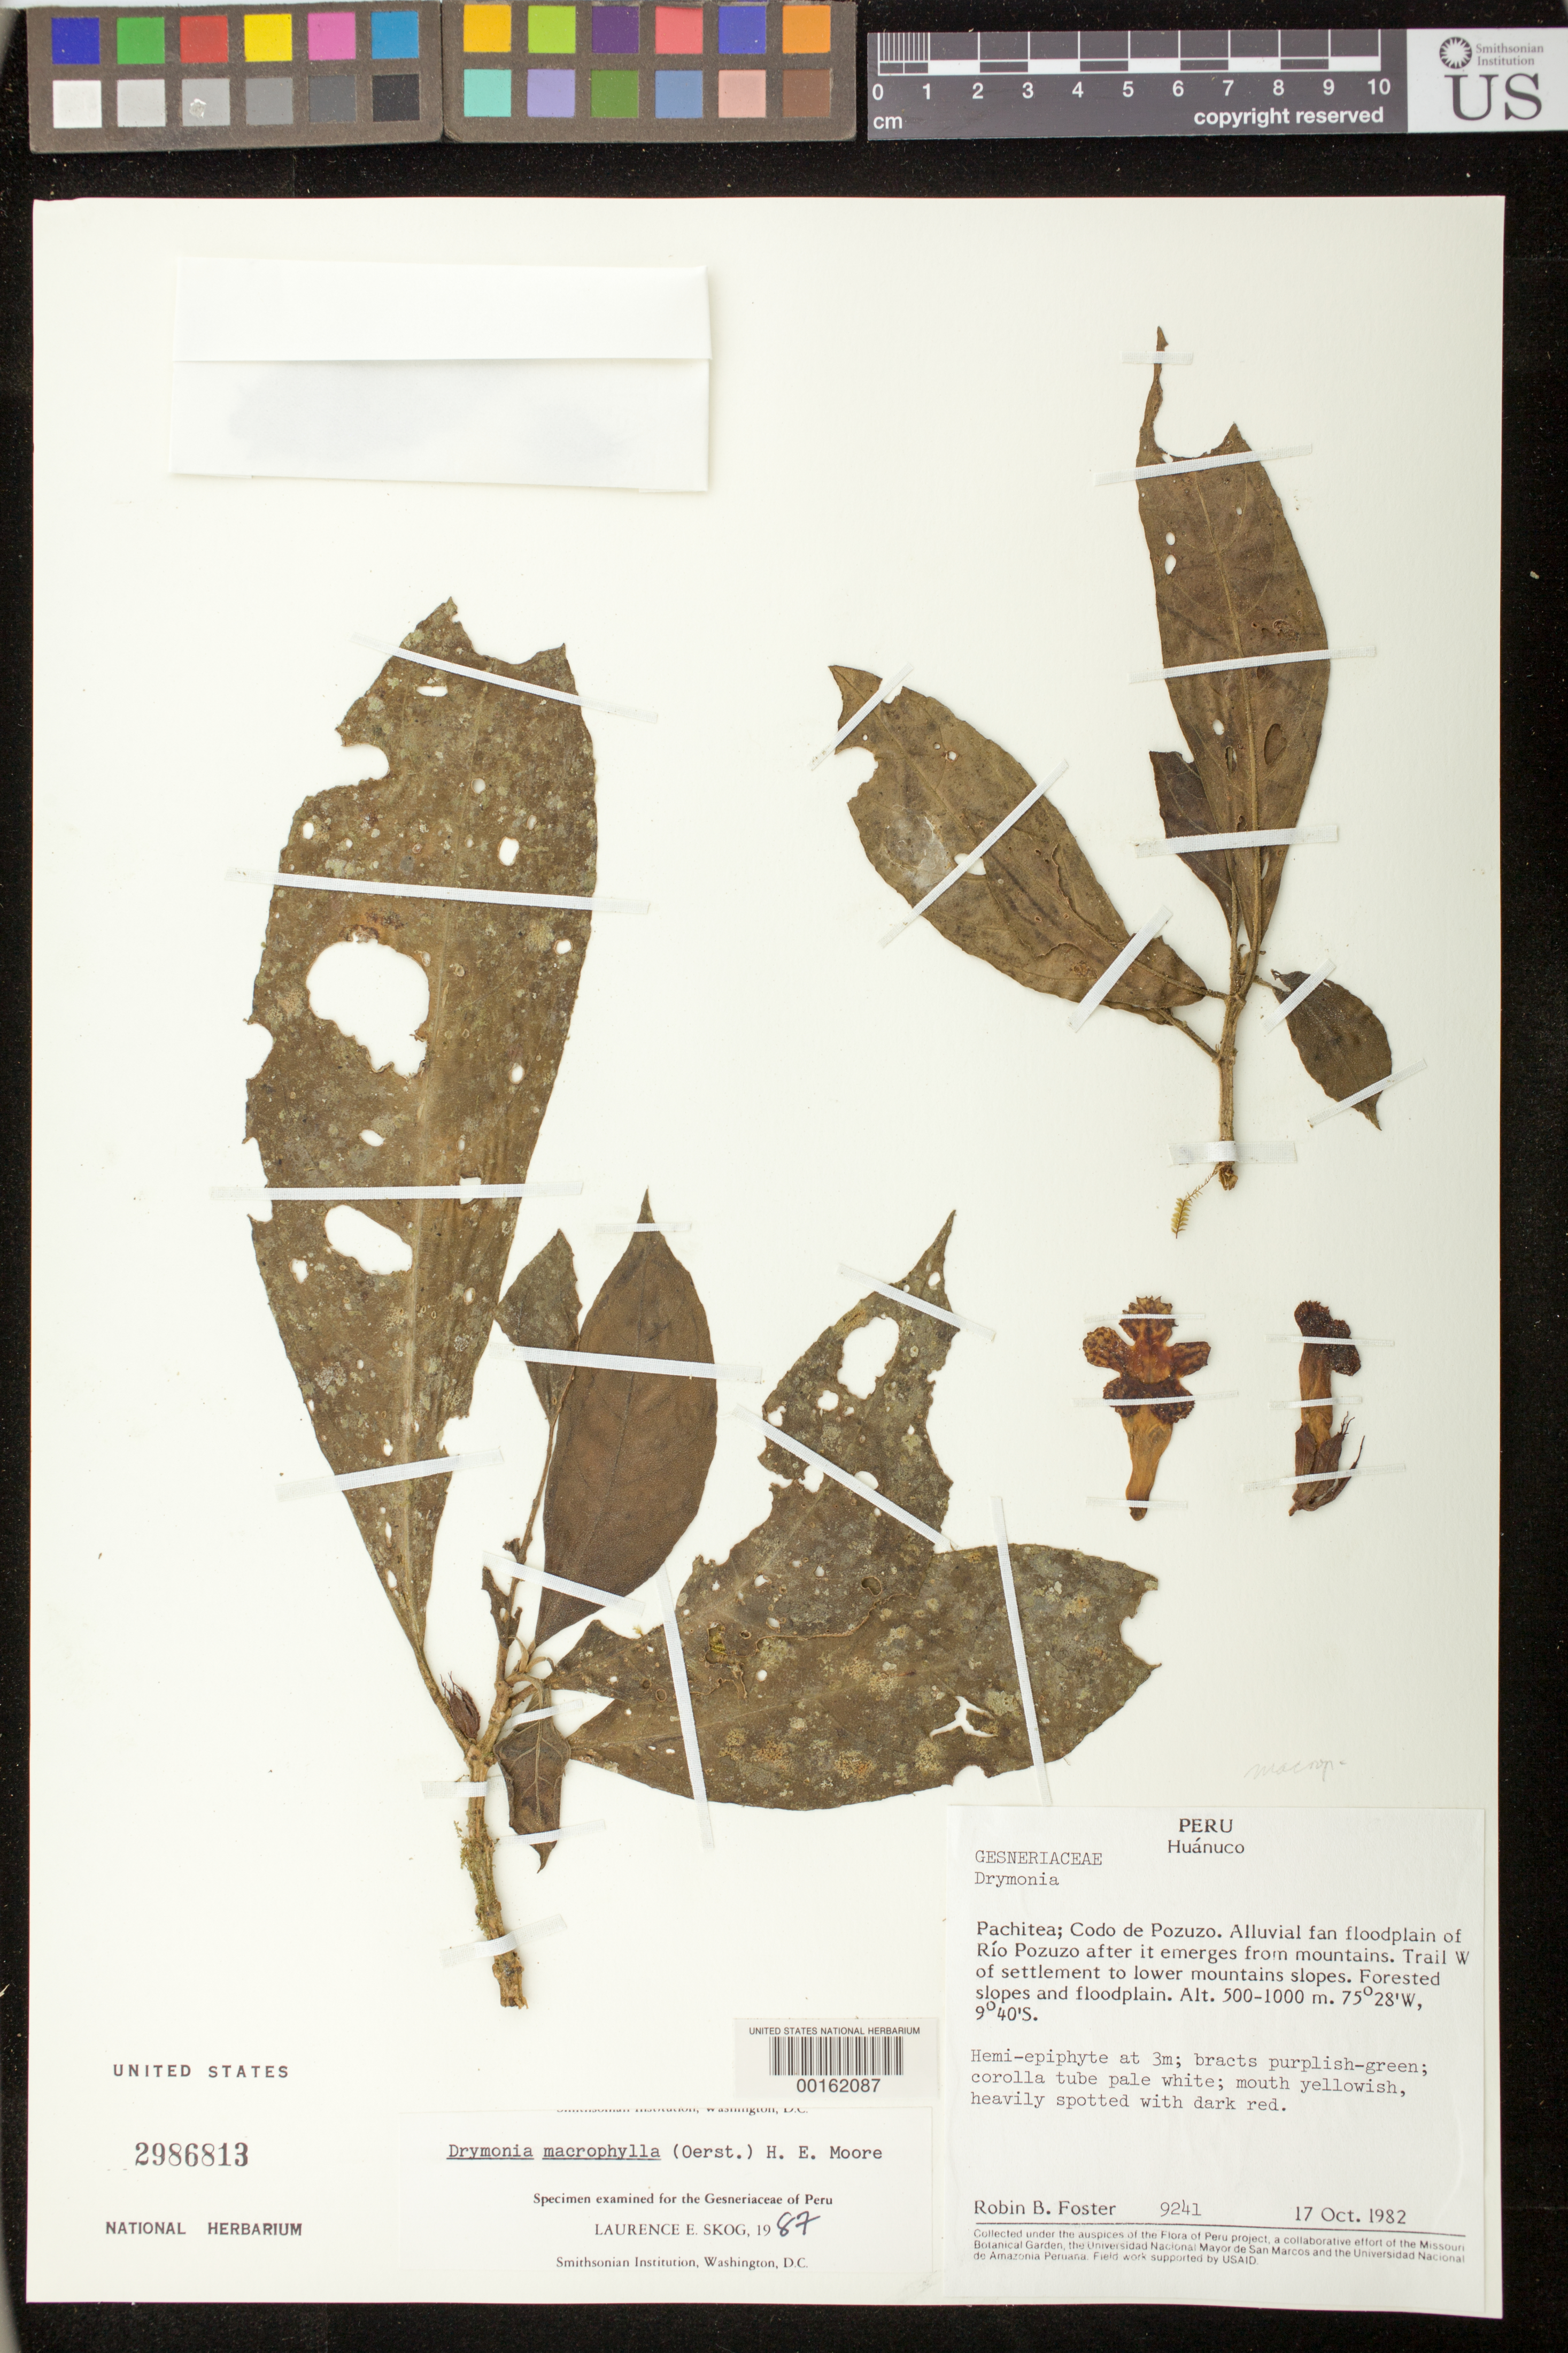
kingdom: Plantae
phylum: Tracheophyta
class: Magnoliopsida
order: Lamiales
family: Gesneriaceae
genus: Drymonia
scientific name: Drymonia macrophylla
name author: (Oerst.) H.E. Moore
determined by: Skog, Laurence E.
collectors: R. B. Foster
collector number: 9241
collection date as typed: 17 Oct 1982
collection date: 1982-10-17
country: Peru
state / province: Huánuco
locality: Prov. Pachitea; Codo de Pozuzo, alluvial fan floodplain of Río Pozuzo after it emerges from mountains, trail W of settlement to lower mountains slopes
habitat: Forested slopes and floodplain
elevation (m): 500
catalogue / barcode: US 2986813